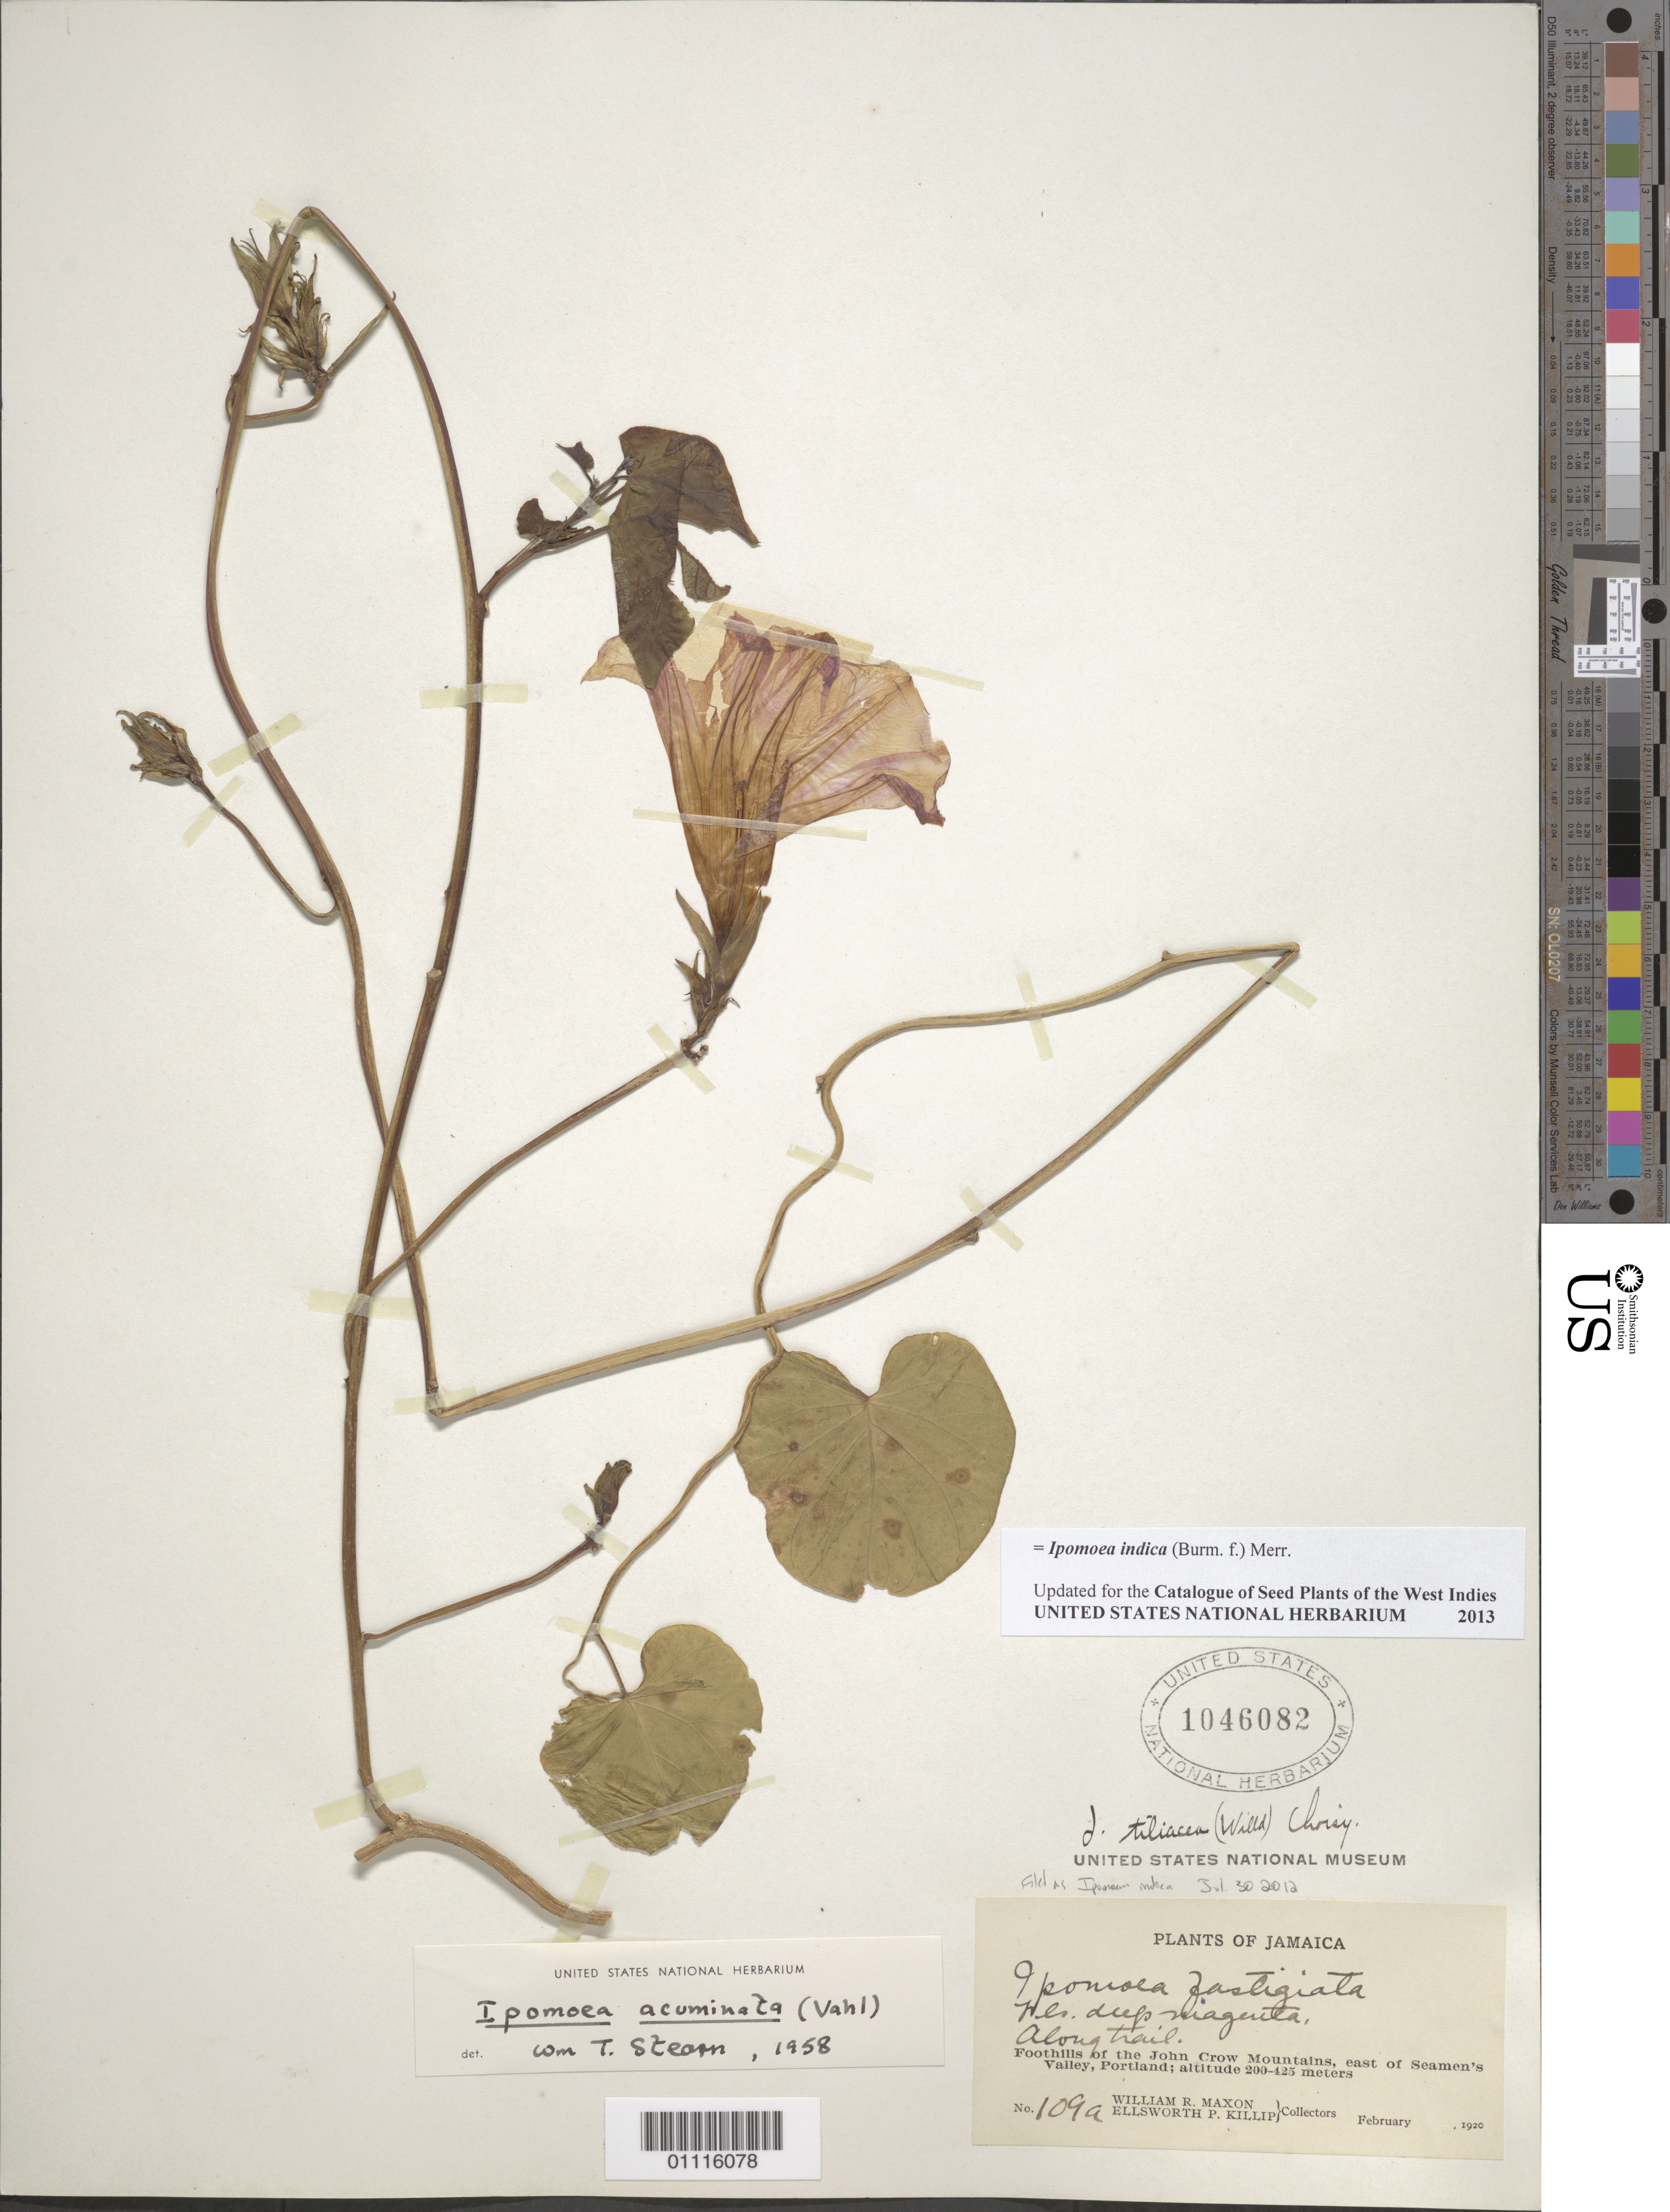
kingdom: Plantae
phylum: Tracheophyta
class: Magnoliopsida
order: Solanales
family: Convolvulaceae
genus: Ipomoea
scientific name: Ipomoea indica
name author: (Burm.) Merr.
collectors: W. R. Maxon & E. P. Killip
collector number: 109a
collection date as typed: Feb 1920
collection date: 1920-02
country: Jamaica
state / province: Portland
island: Jamaica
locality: Foothills of the John Crow Mountains, E of Seamen's Valley. Along trail.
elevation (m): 200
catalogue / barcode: US 1046082